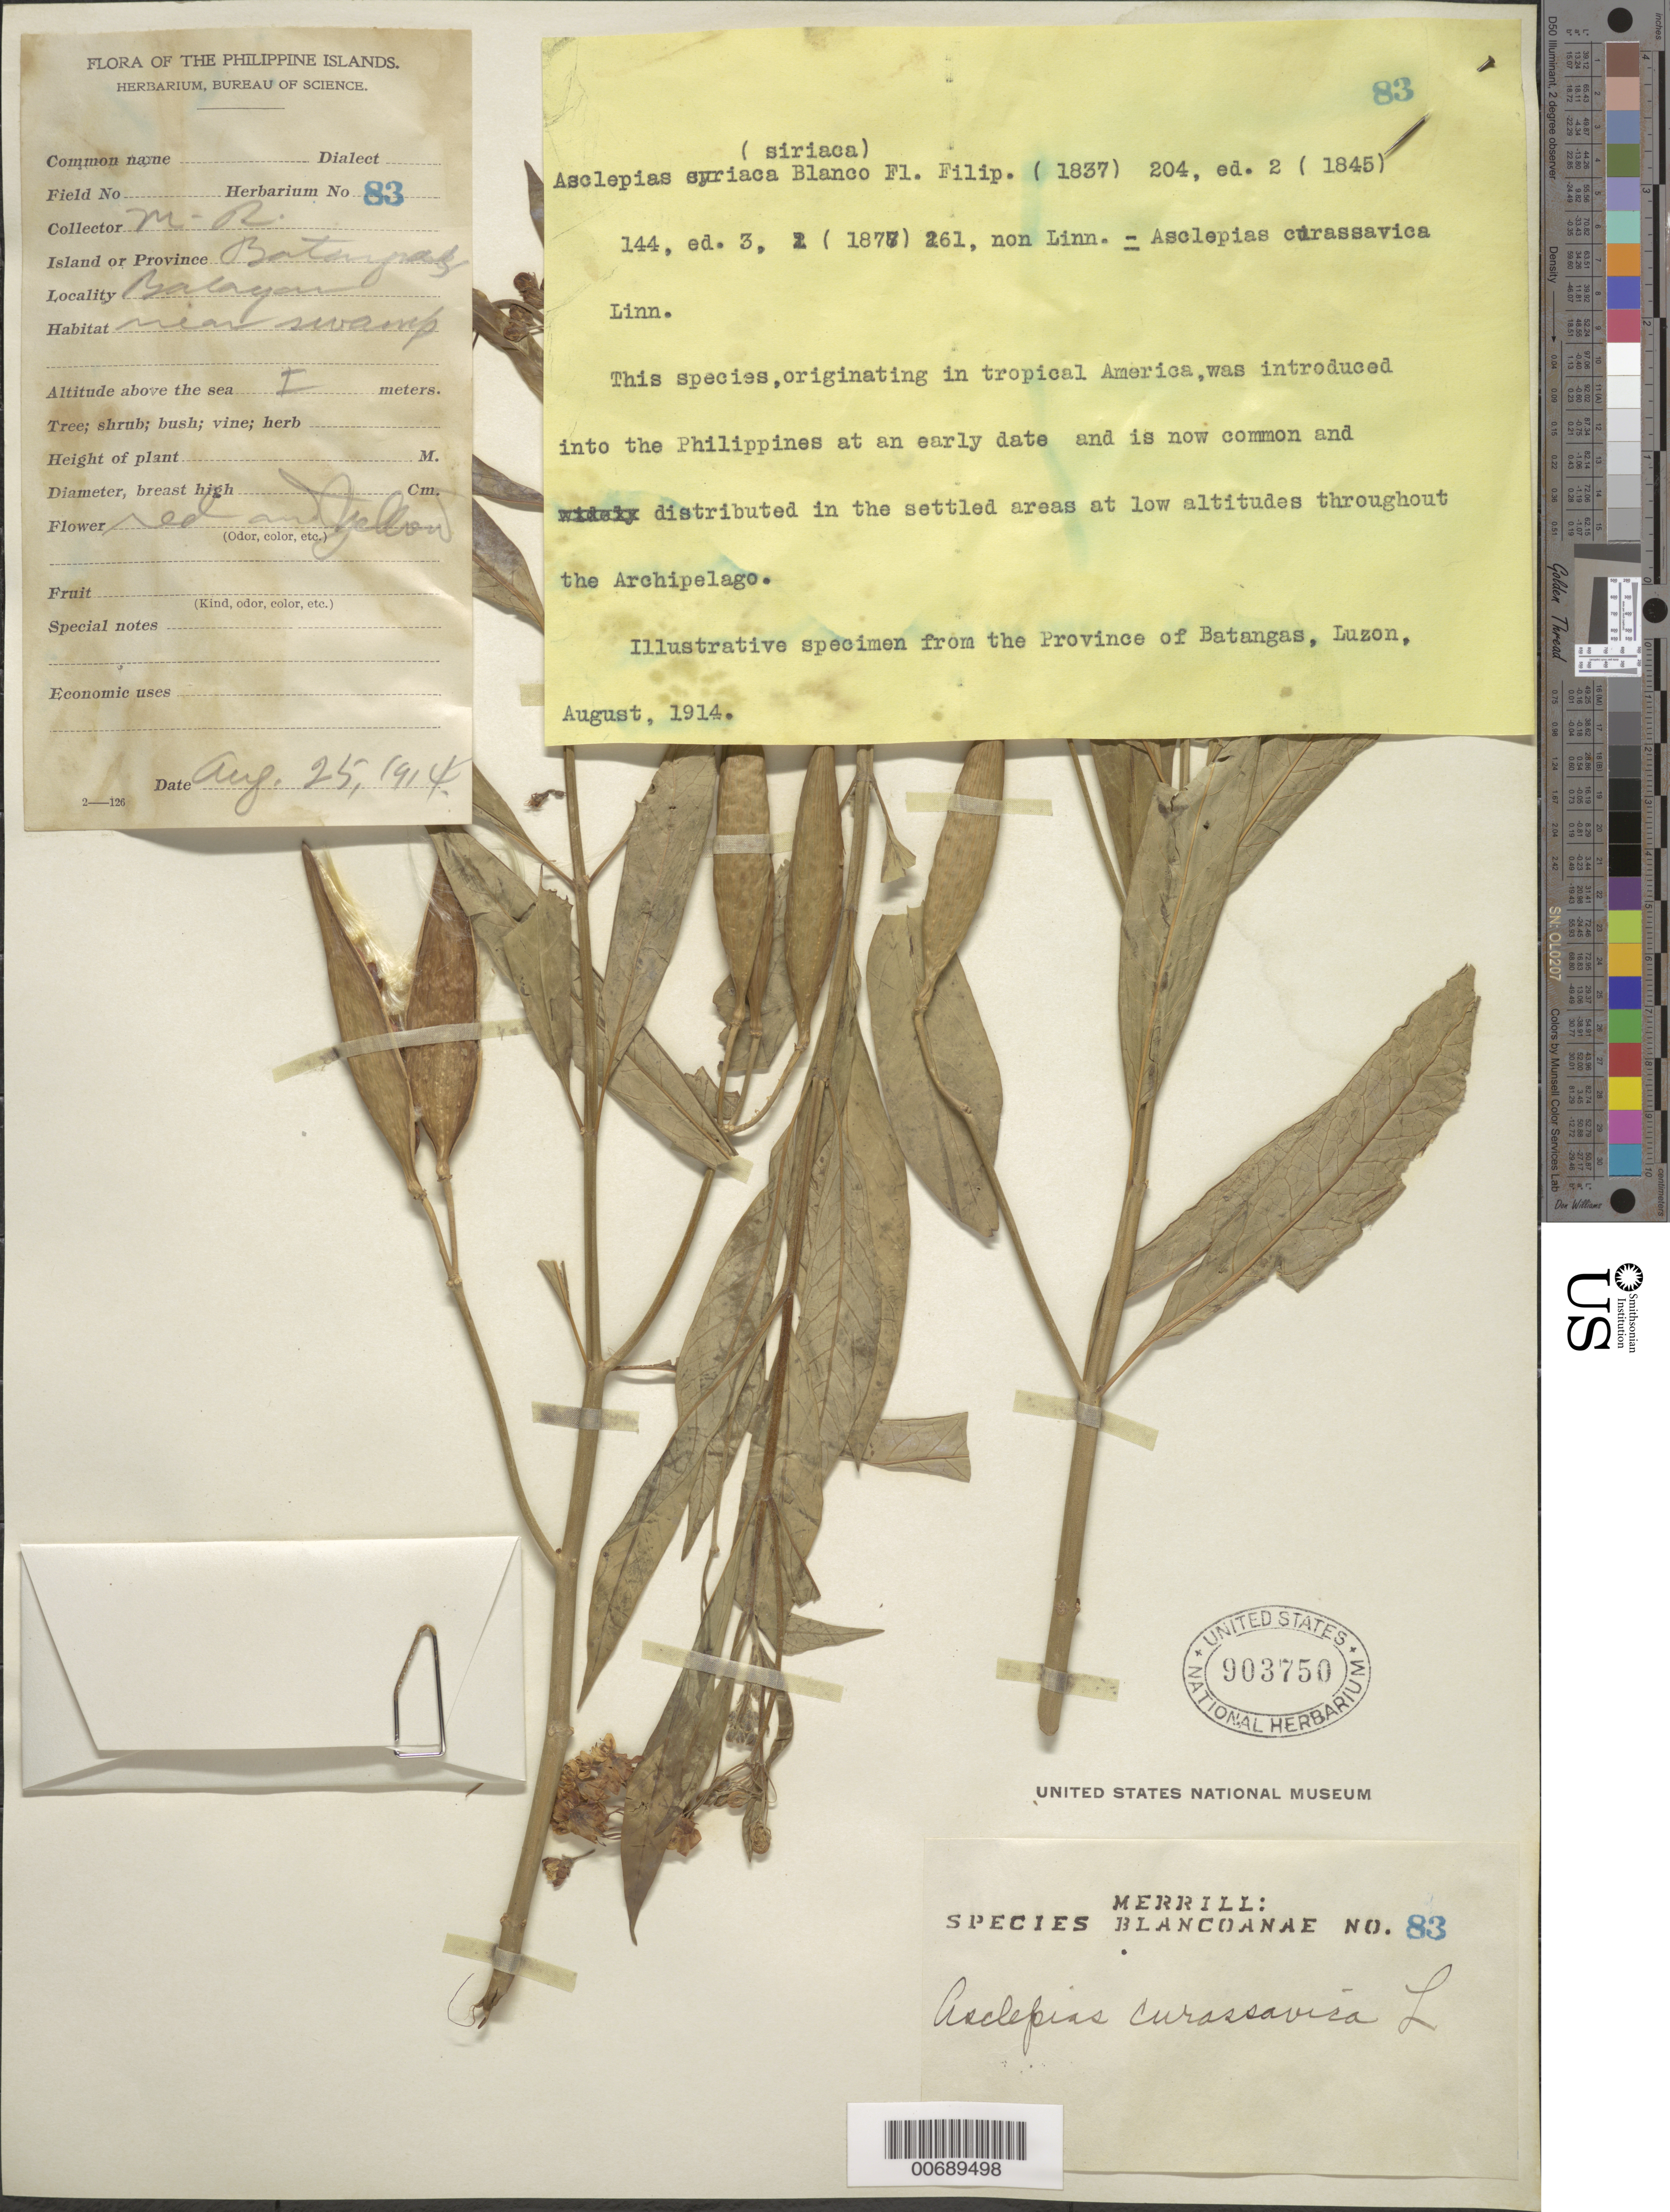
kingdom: Plantae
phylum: Tracheophyta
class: Magnoliopsida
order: Gentianales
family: Apocynaceae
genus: Asclepias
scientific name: Asclepias curassavica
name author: L.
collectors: M. Ramos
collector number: Sp. Blancoan. 0083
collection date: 1914-08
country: Philippines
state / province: Calabarzon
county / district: Batangas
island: Luzon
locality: Balayan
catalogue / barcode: US 903750